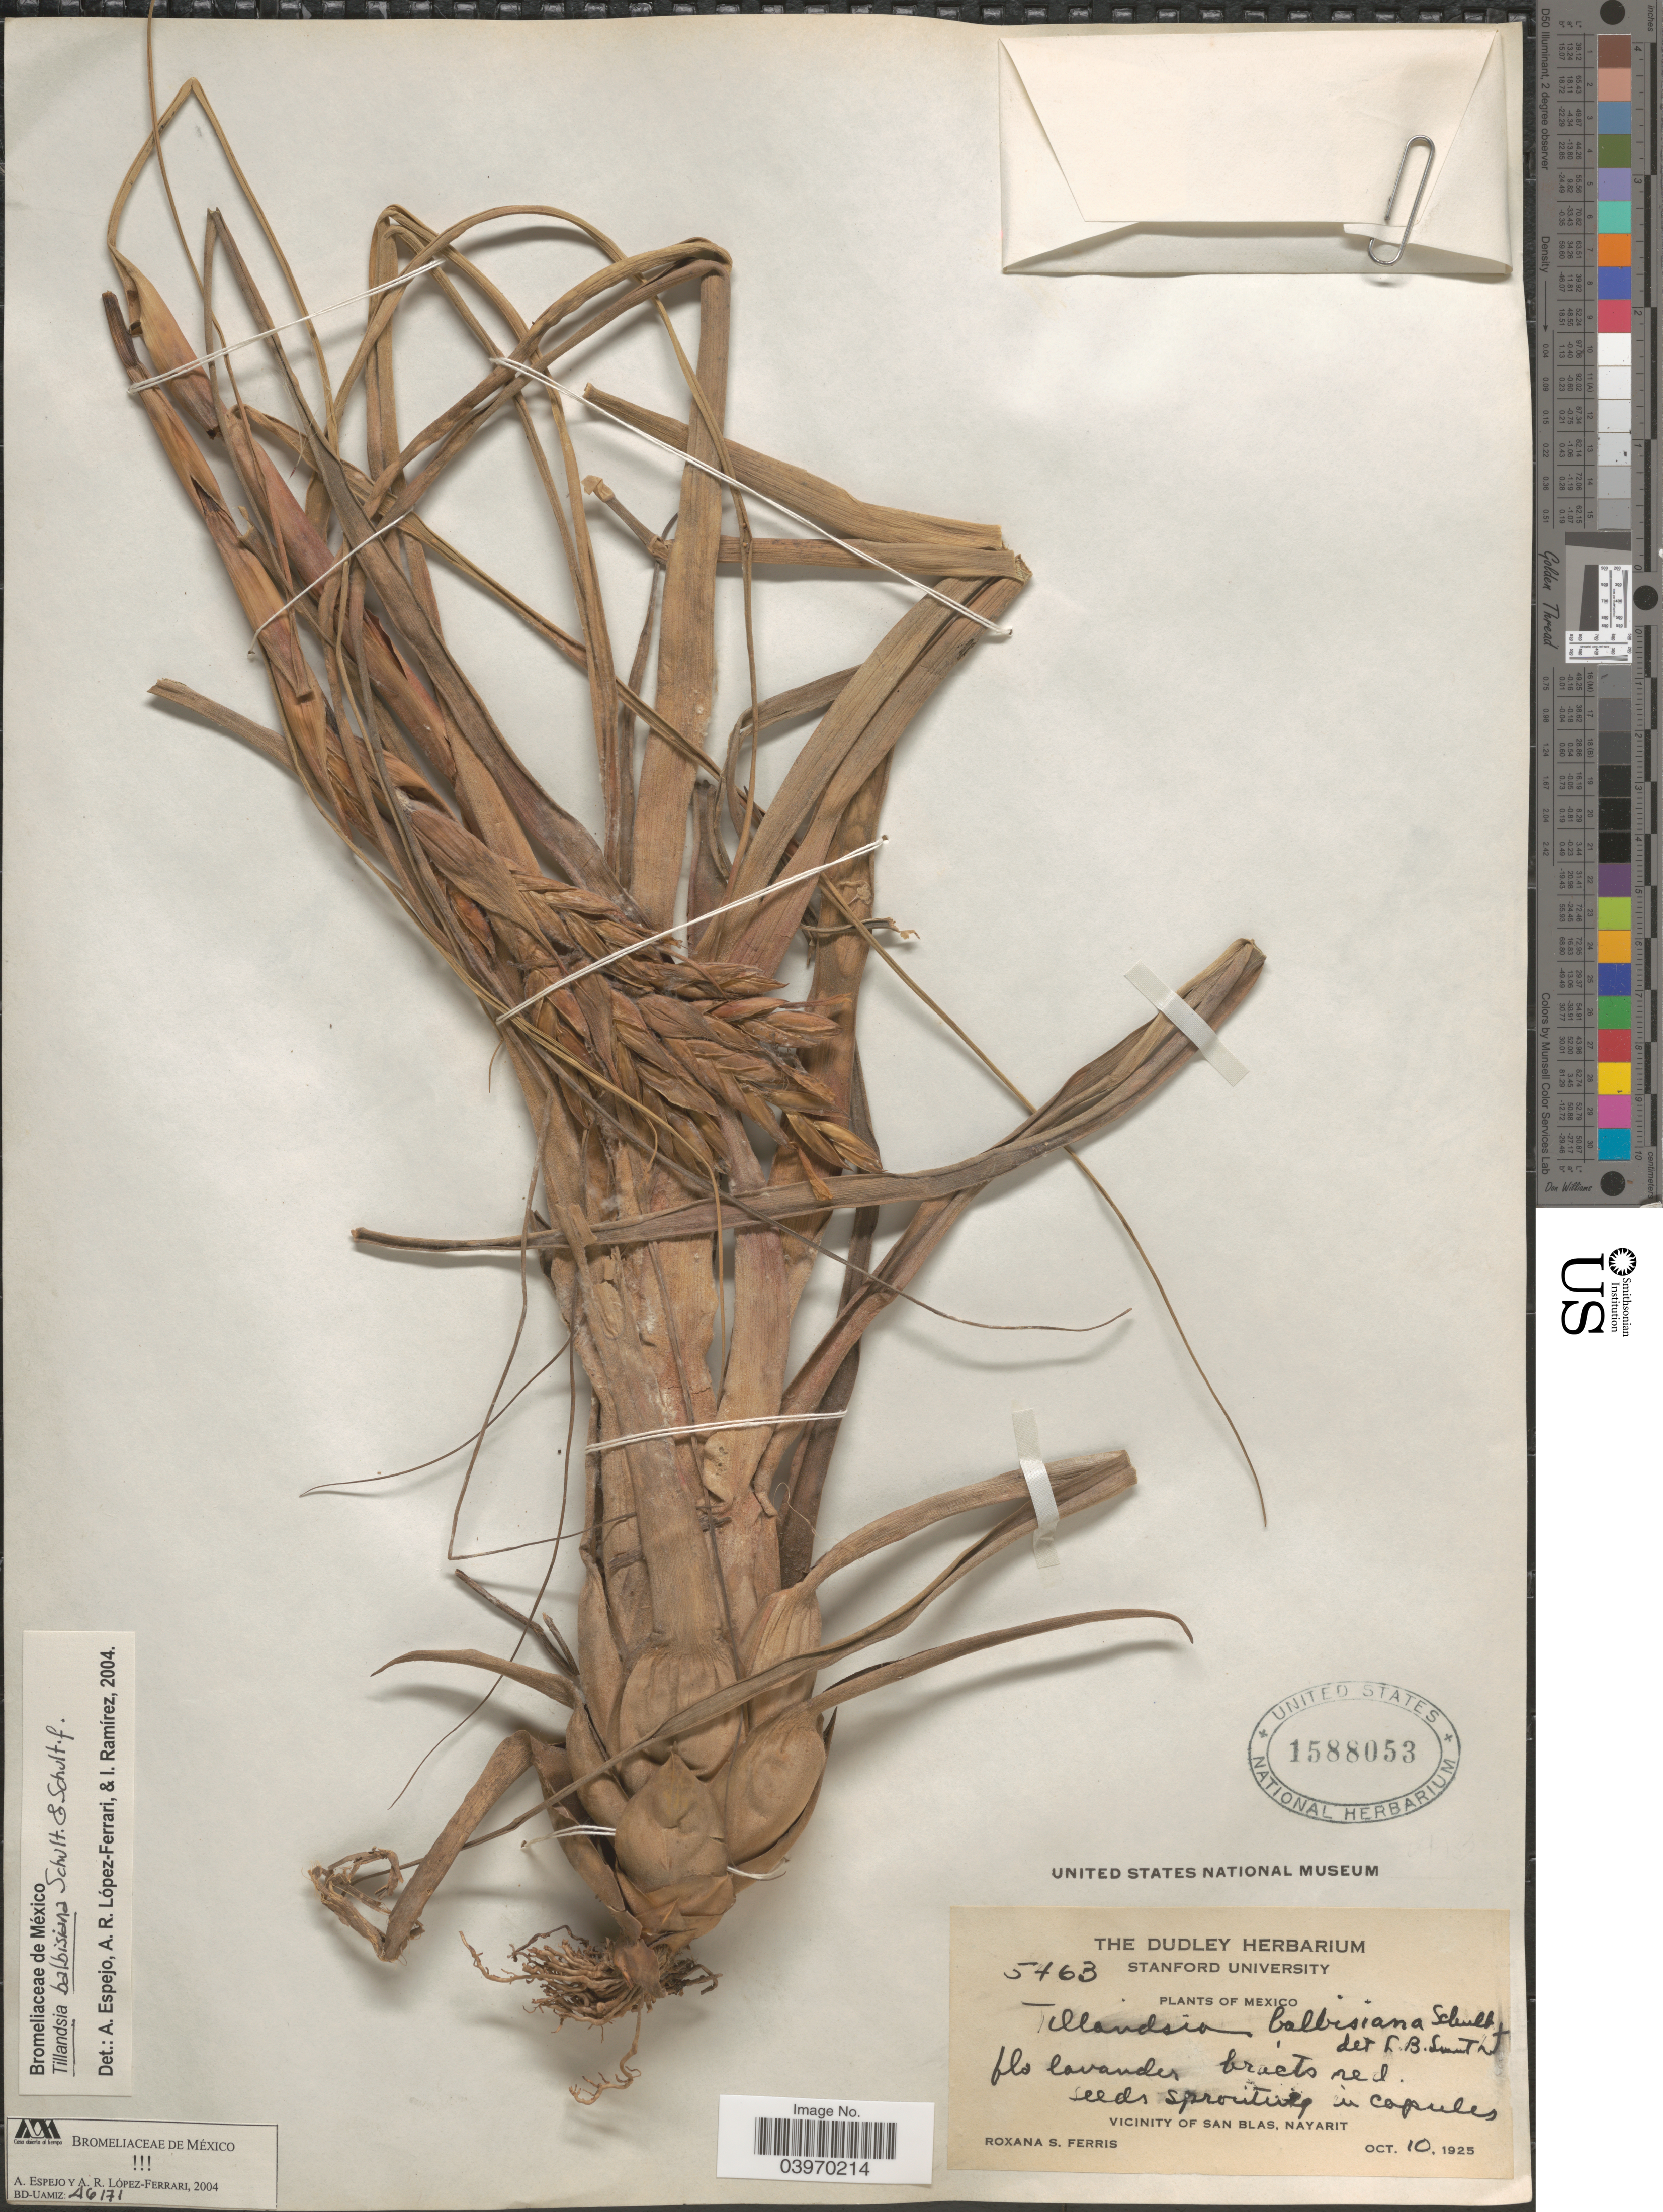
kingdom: Plantae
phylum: Tracheophyta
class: Liliopsida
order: Poales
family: Bromeliaceae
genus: Tillandsia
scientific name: Tillandsia balbisiana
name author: Schult. f.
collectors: R. S. Ferris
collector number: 5463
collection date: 1925-10-10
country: Mexico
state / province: Nayarit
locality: Vicinity of San Blas.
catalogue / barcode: US 1588053